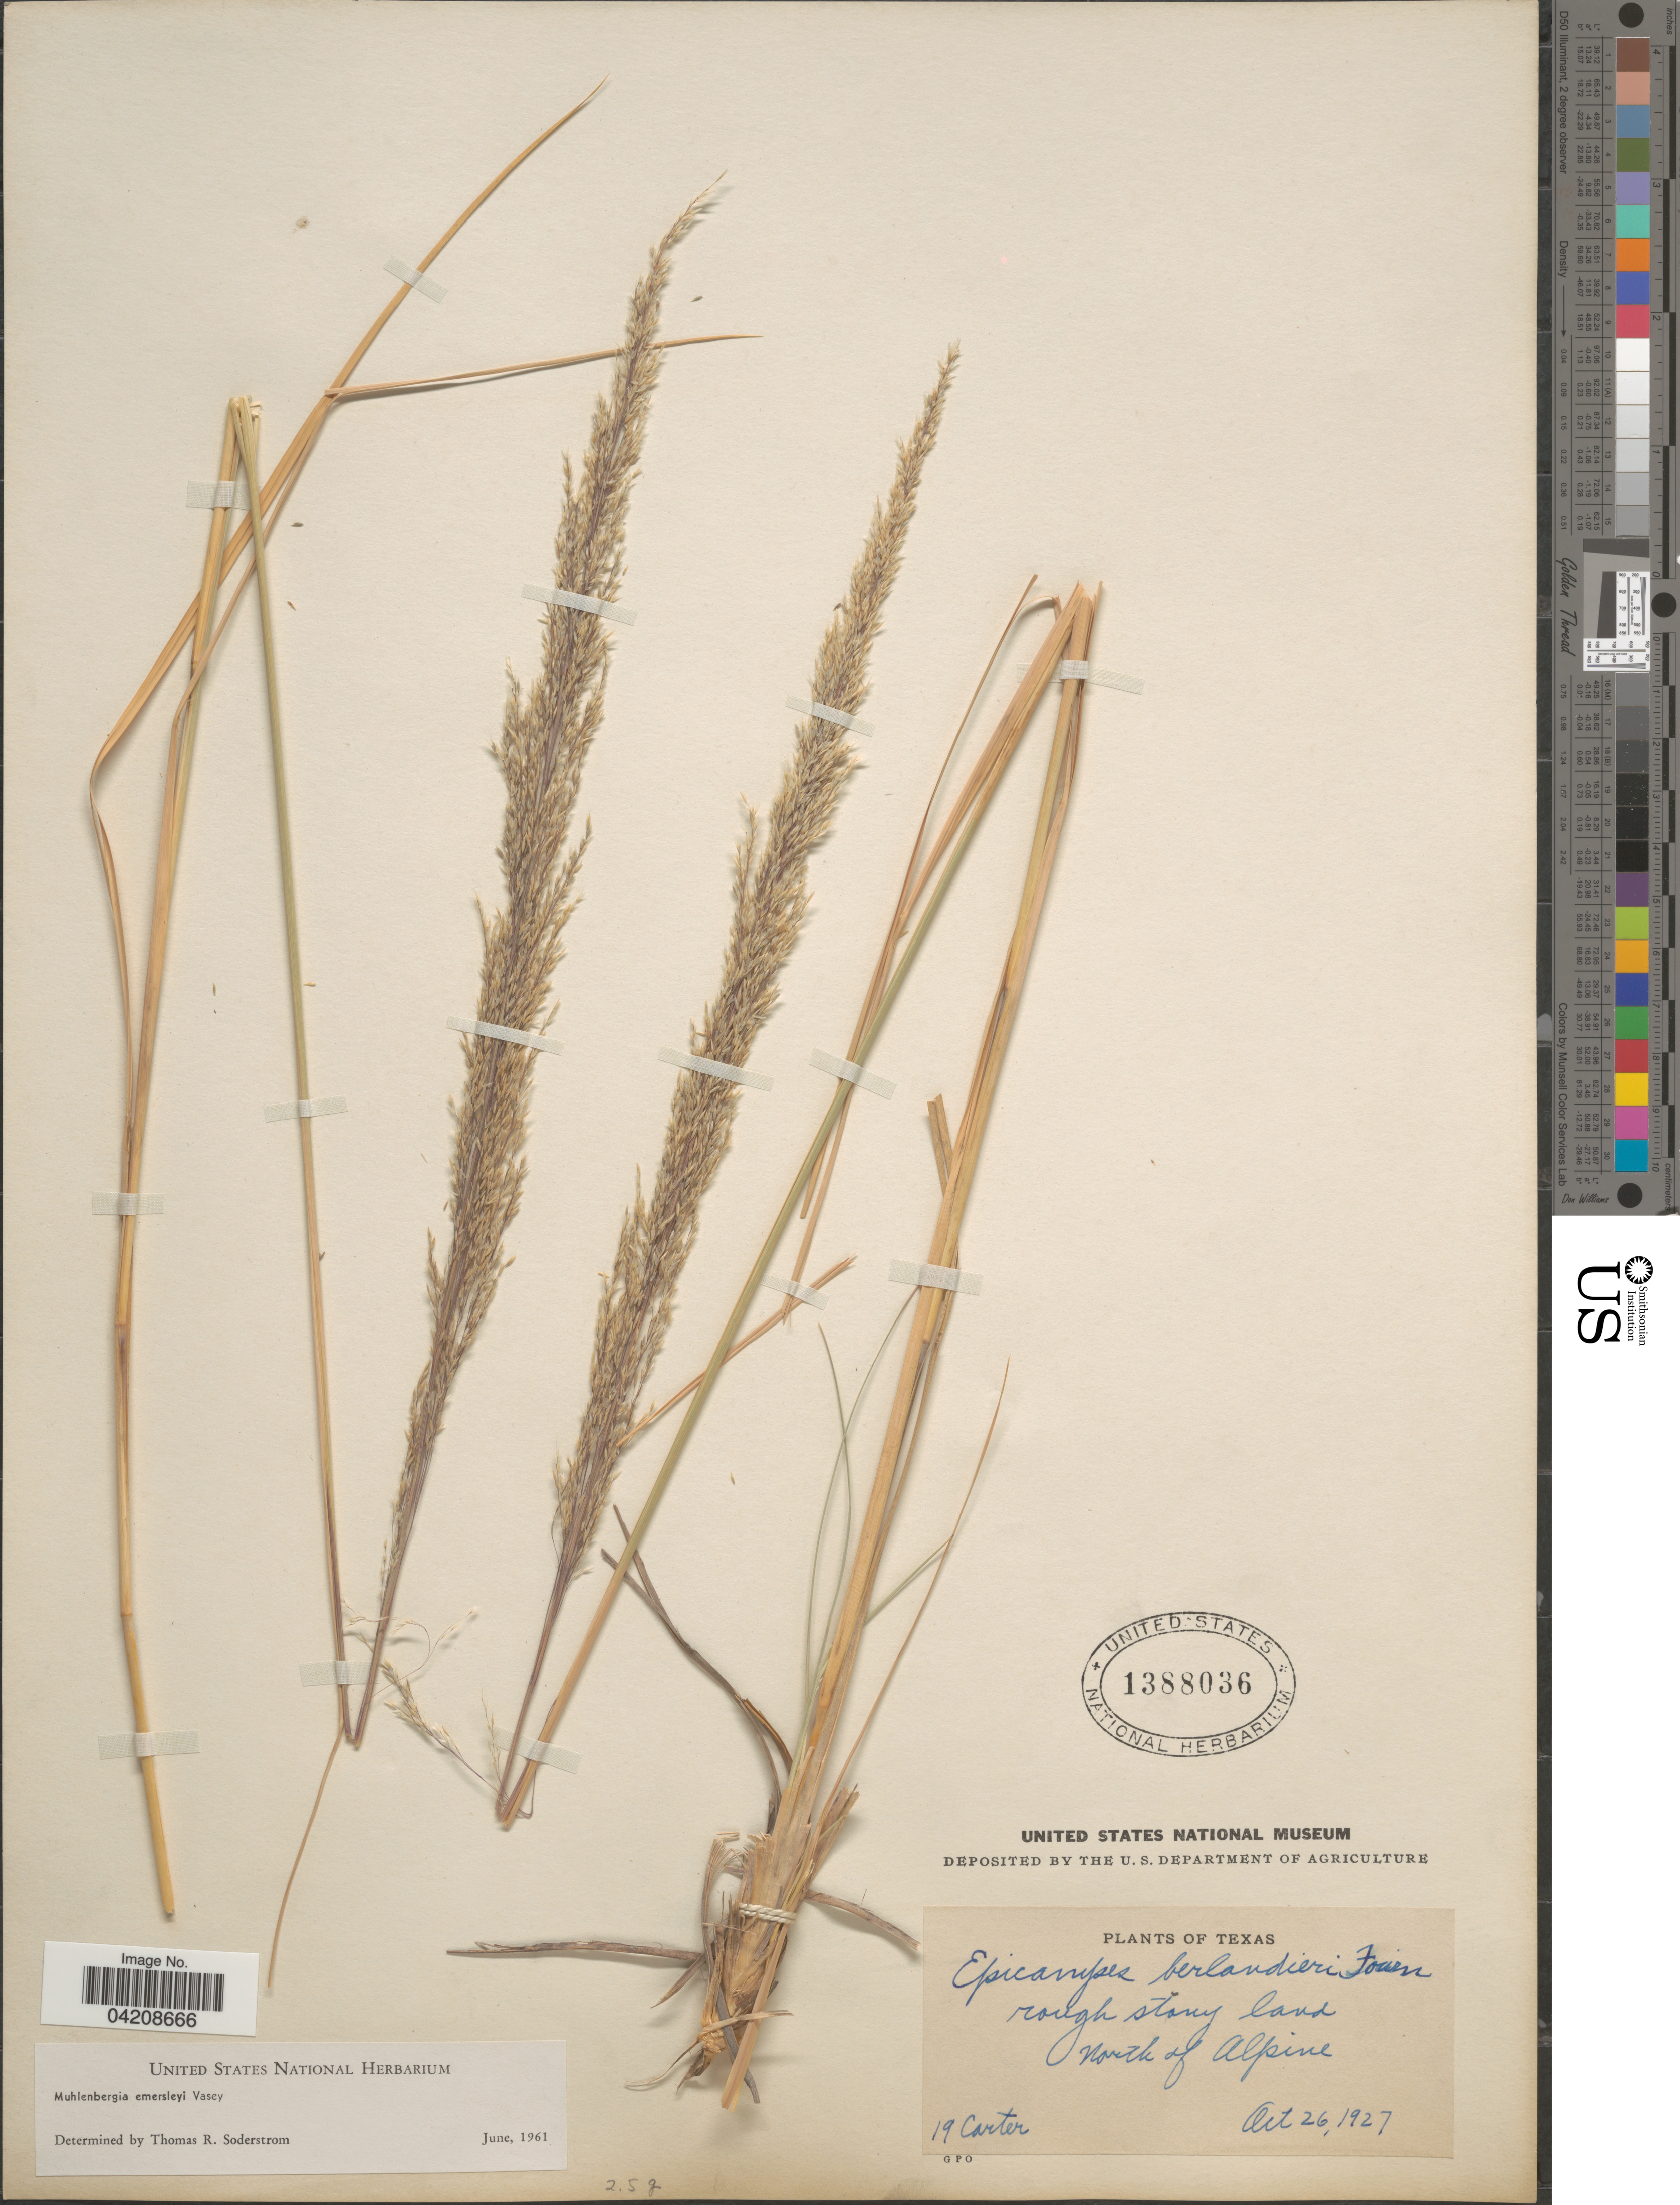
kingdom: Plantae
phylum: Tracheophyta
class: Liliopsida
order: Poales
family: Poaceae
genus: Muhlenbergia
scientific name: Muhlenbergia emersleyi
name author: Vasey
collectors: -. Carter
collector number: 19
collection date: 1927-10-26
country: United States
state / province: Texas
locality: North of Alpine.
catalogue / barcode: US 1388036